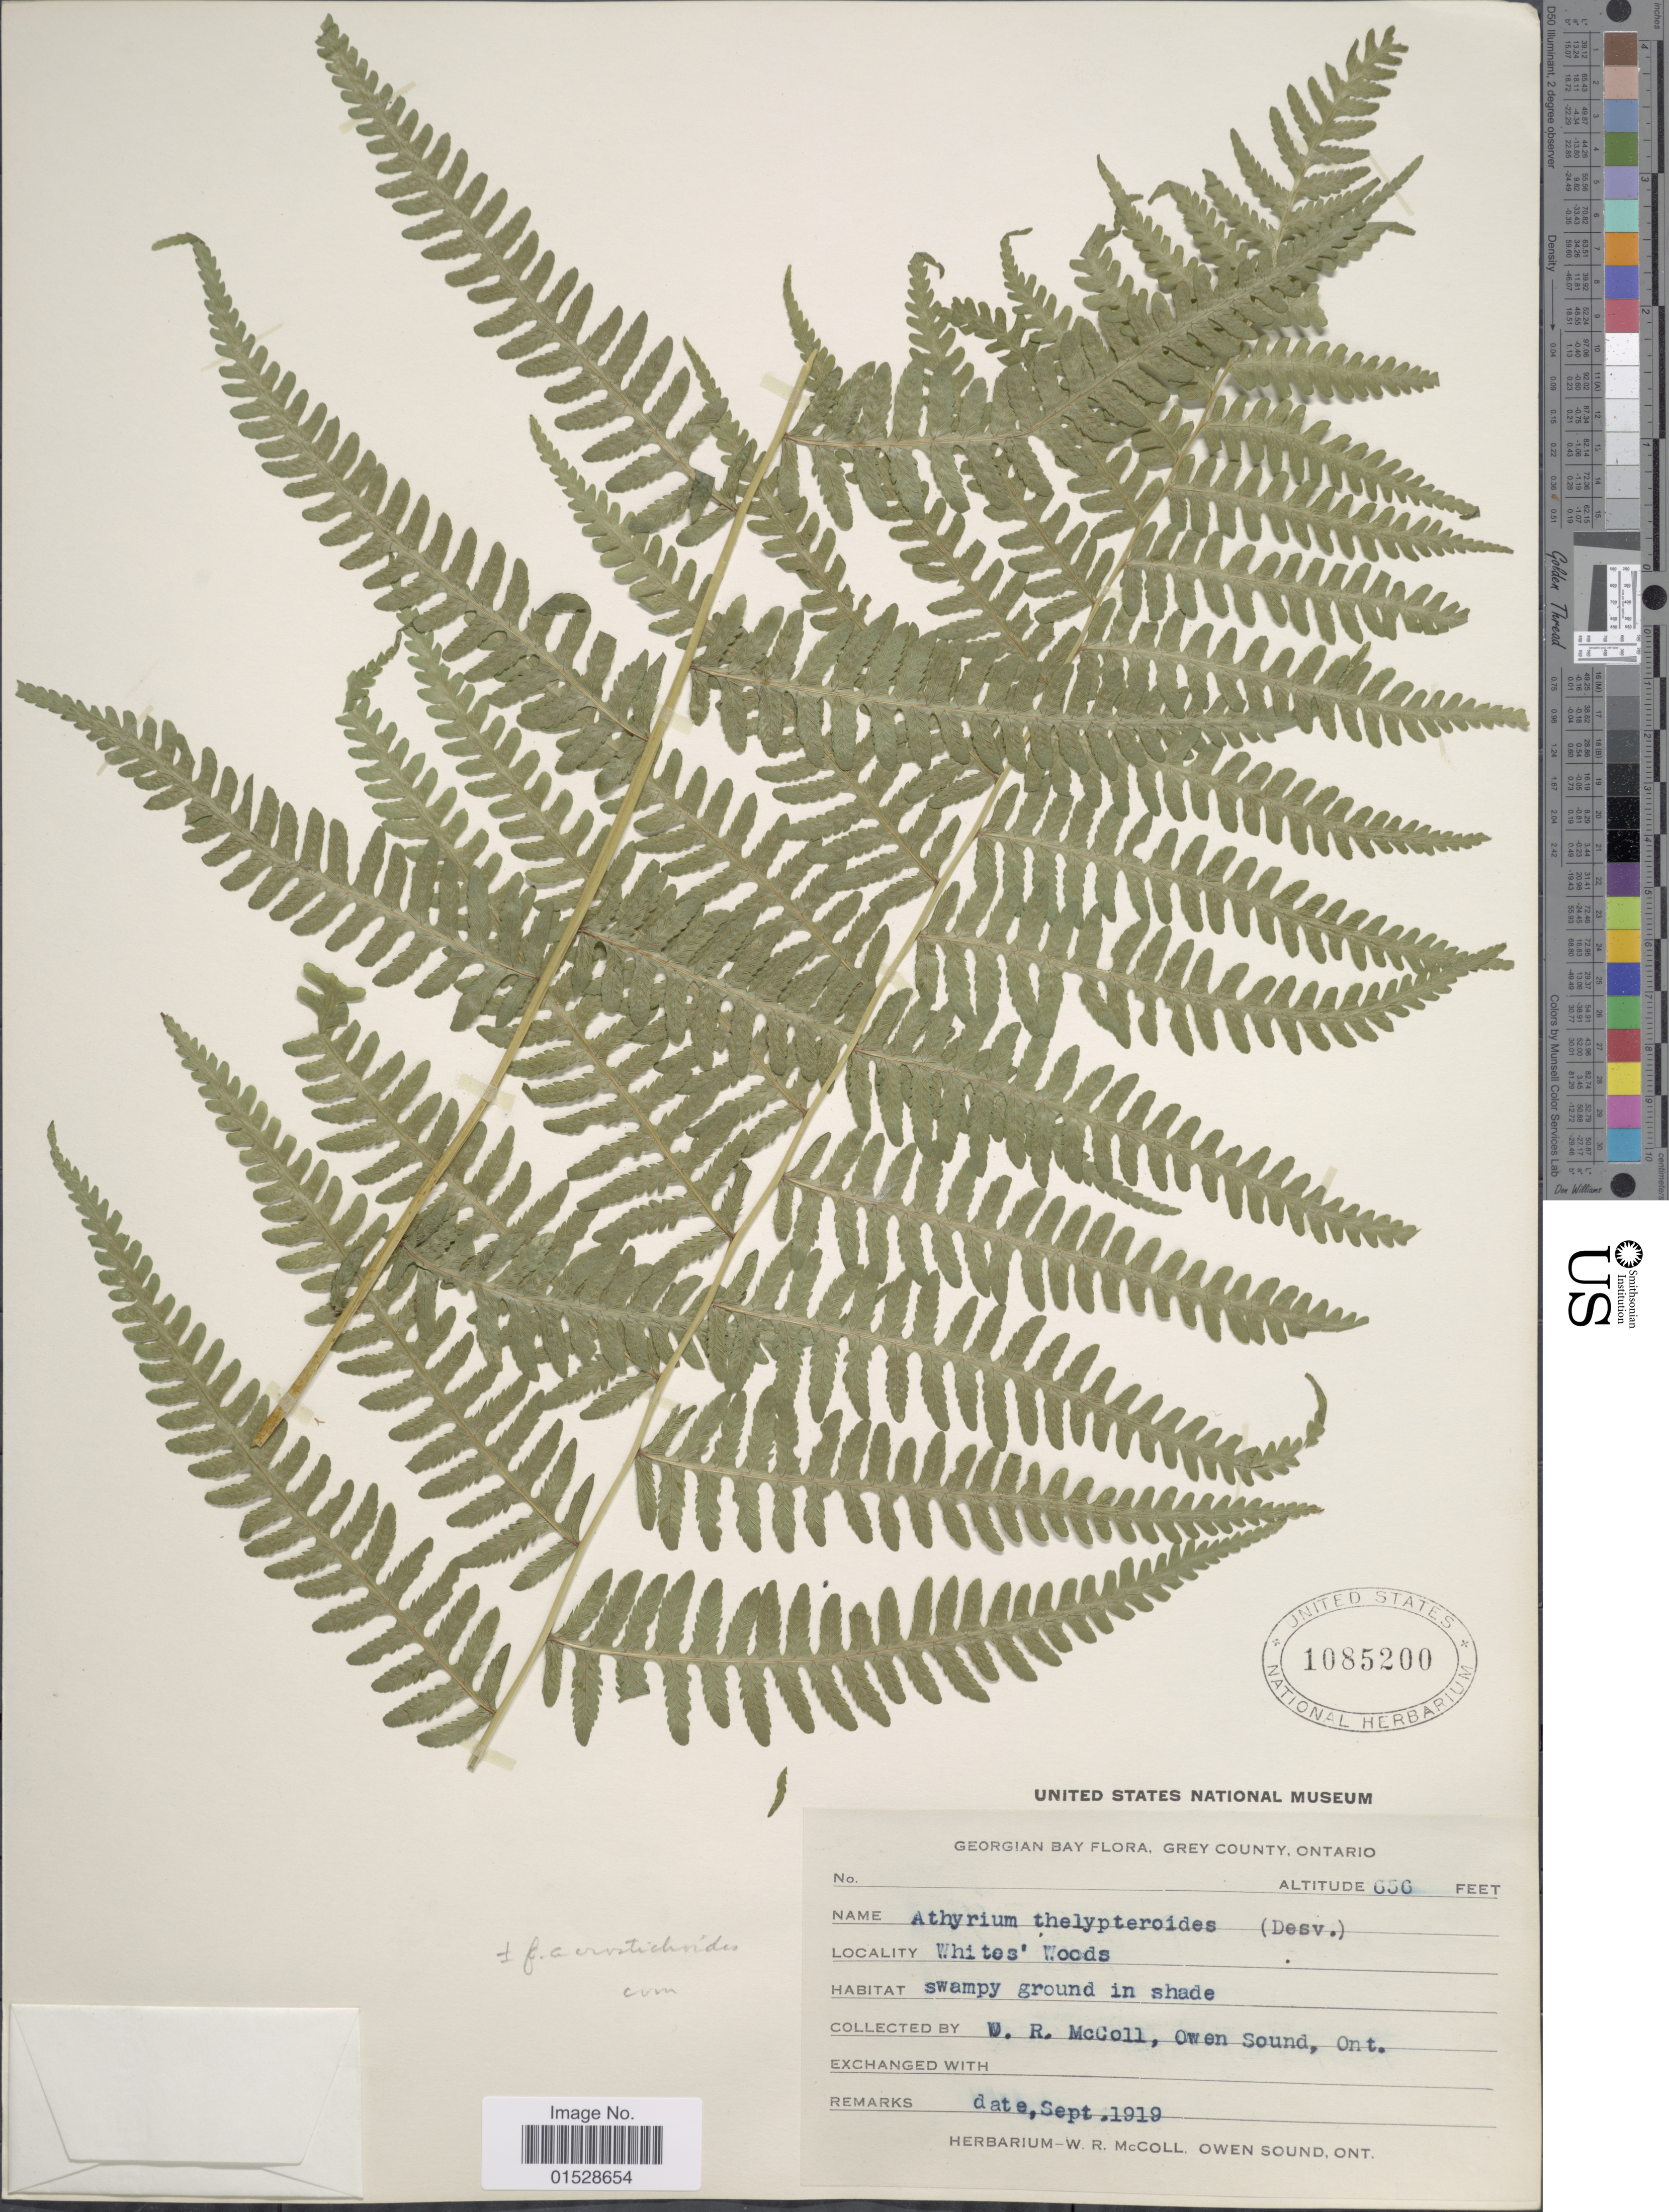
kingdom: Plantae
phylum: Tracheophyta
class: Polypodiopsida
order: Polypodiales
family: Athyriaceae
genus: Deparia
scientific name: Deparia acrostichoides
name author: (Sw.) M. Kato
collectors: W. McColl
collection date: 1919-09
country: Canada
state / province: Ontario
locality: Georgian Bay, Grey County, Ontario, Whites' Woods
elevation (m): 200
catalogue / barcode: US 1085200